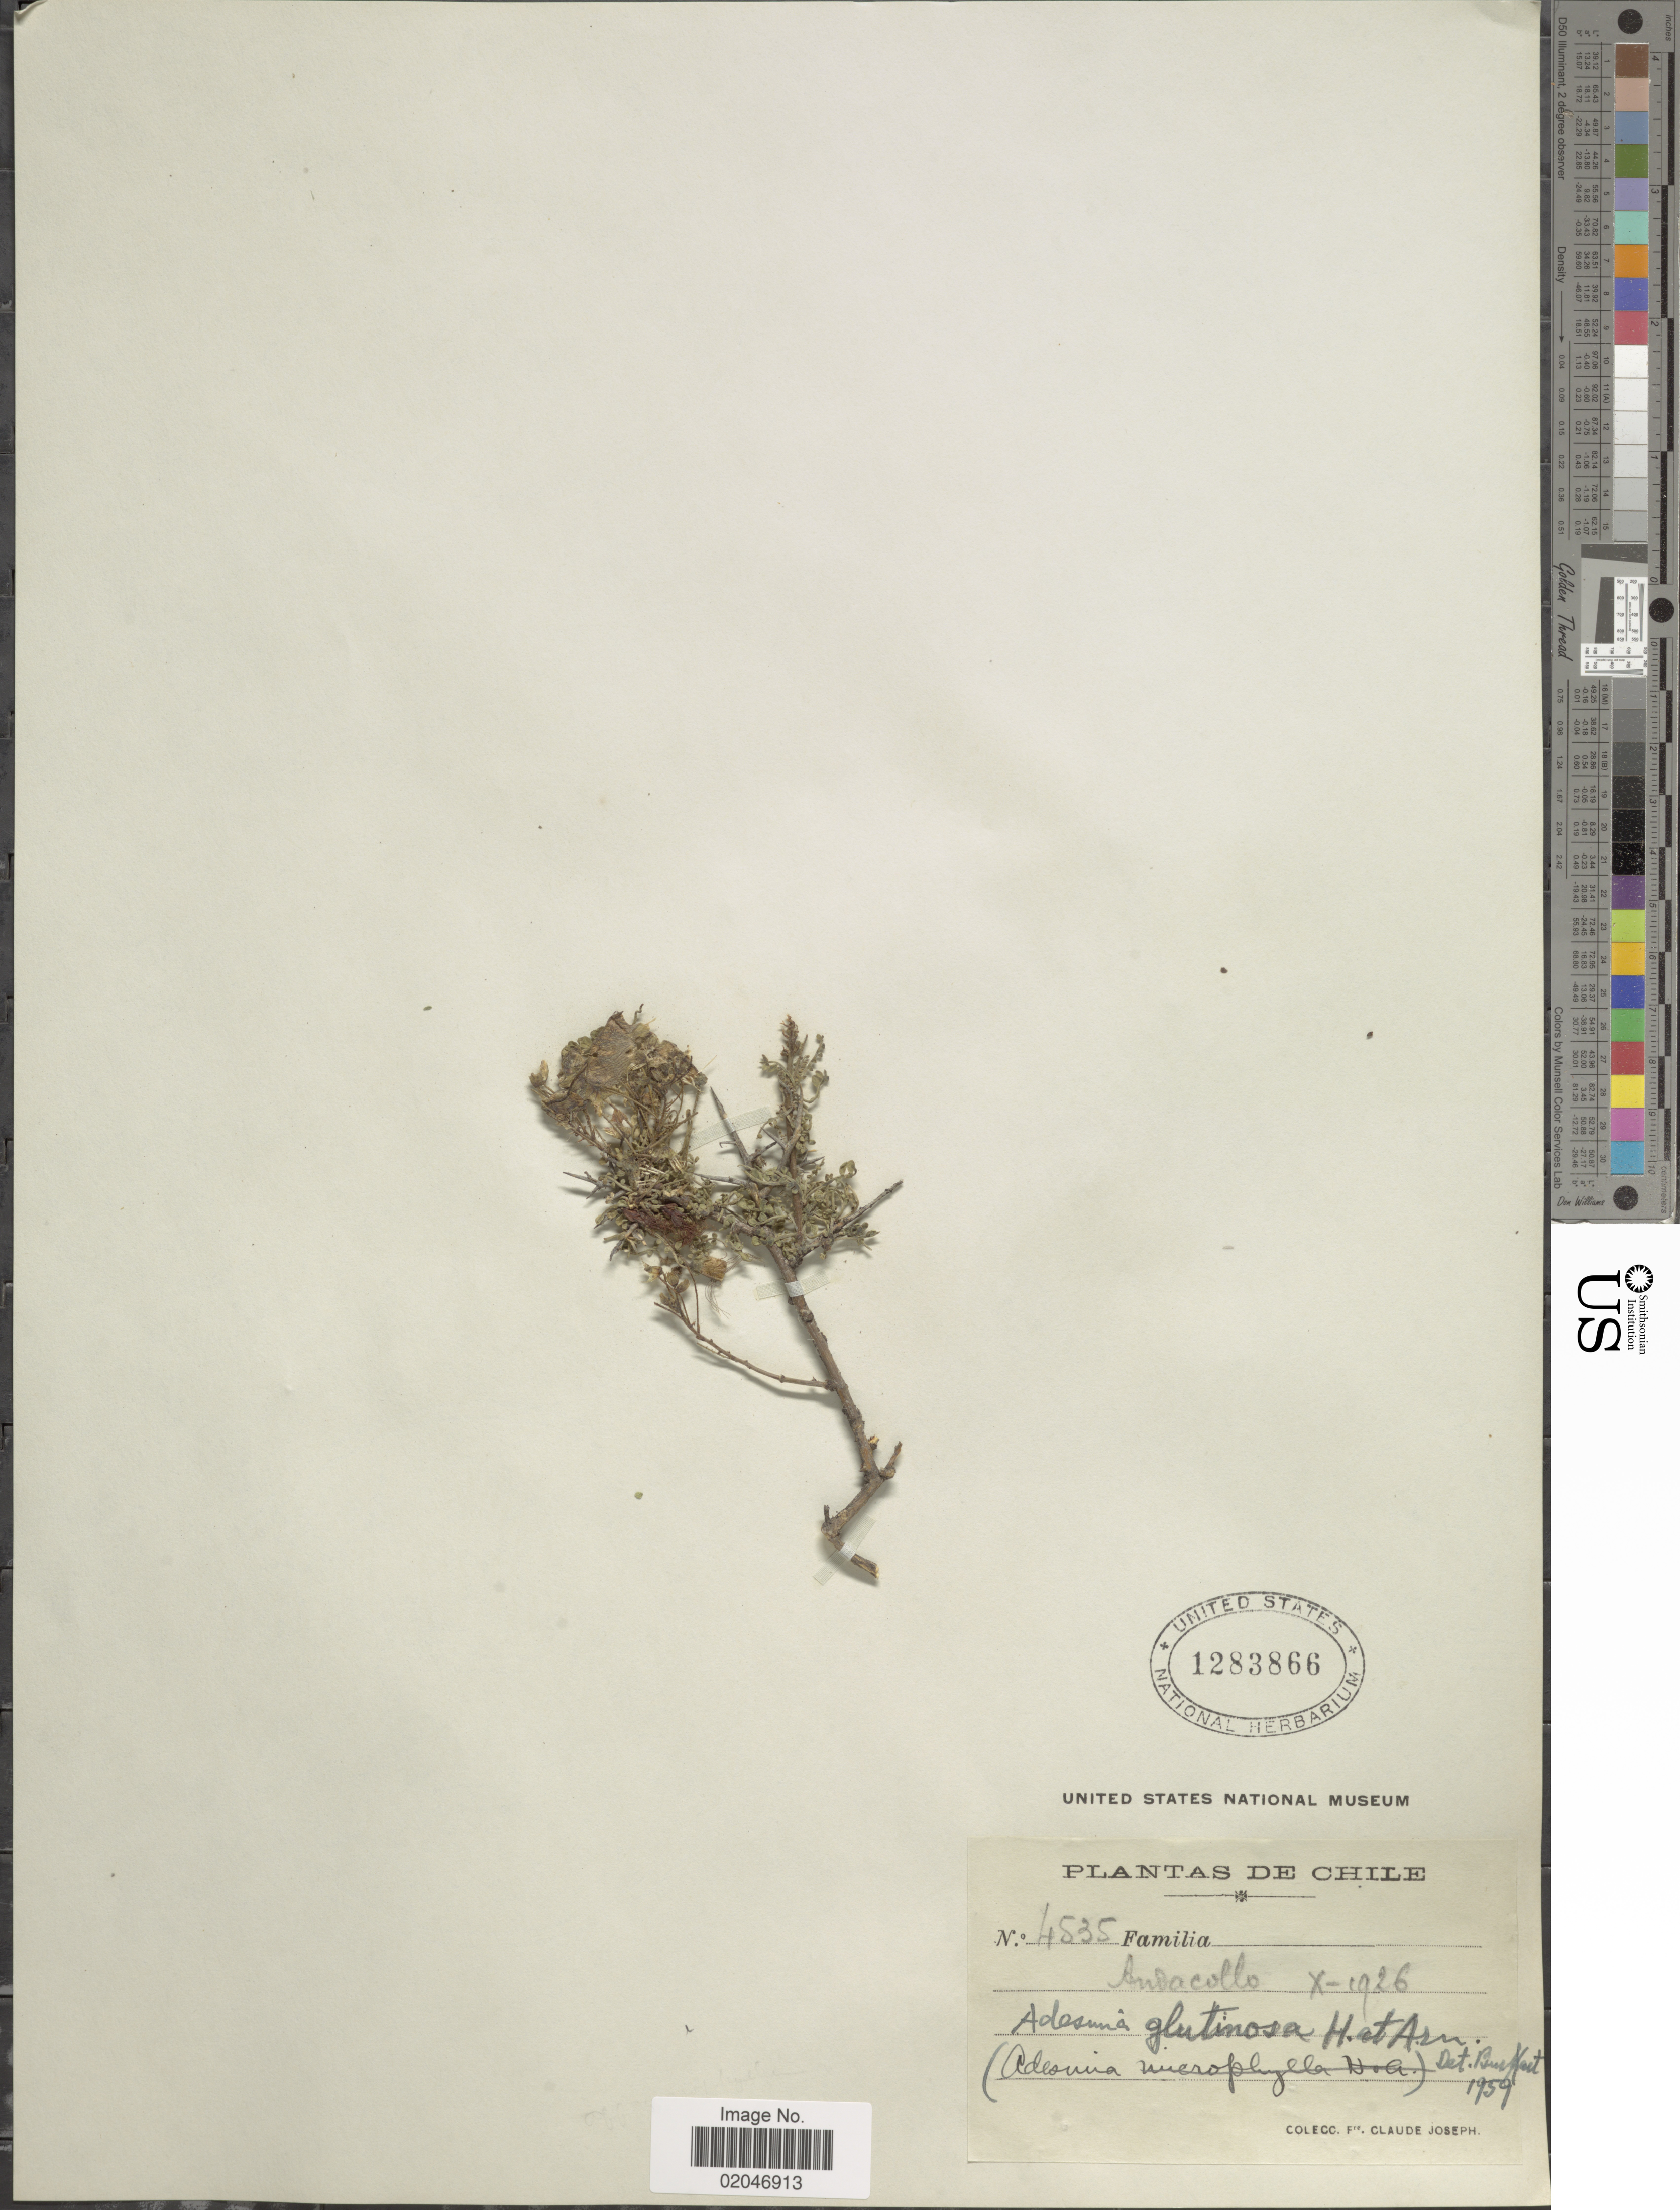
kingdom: Plantae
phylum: Tracheophyta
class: Magnoliopsida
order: Fabales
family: Fabaceae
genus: Adesmia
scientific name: Adesmia glutinosa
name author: Hook. & Arn.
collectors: Bro. Claude-Joseph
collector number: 4535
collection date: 1926-10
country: Chile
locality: Andacollo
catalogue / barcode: US 1283866